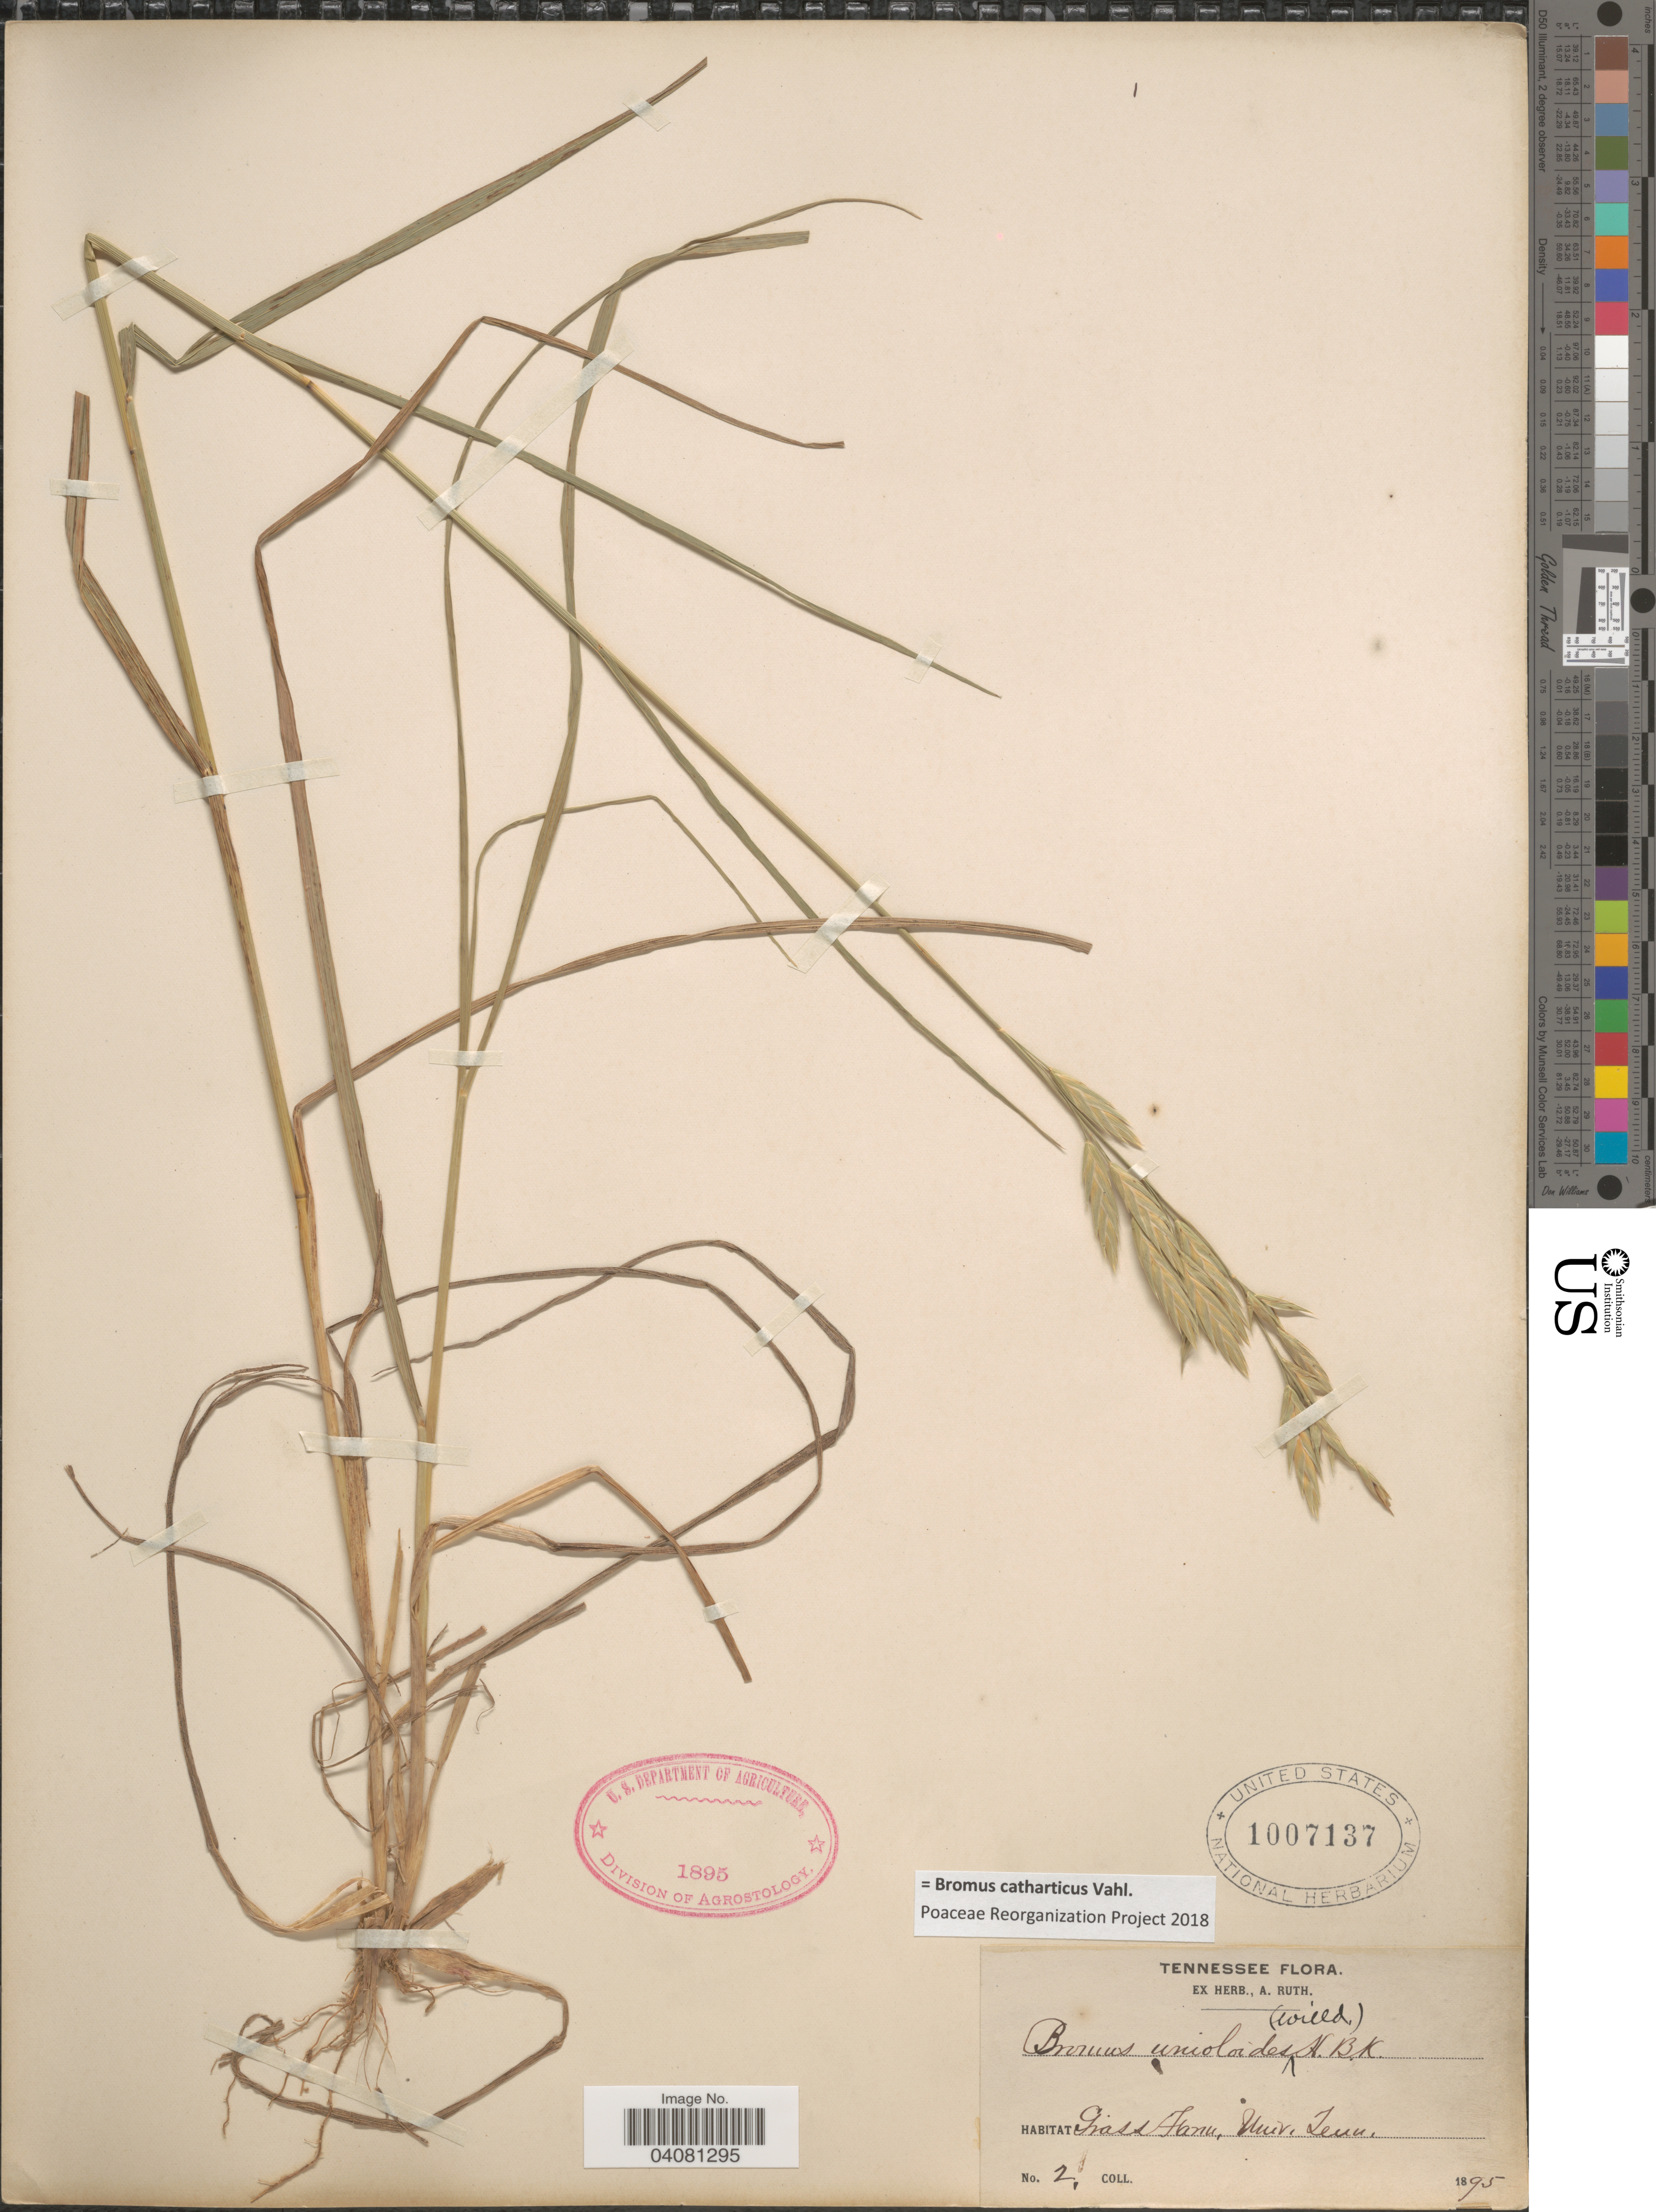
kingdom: Plantae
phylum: Tracheophyta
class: Liliopsida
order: Poales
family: Poaceae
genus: Bromus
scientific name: Bromus catharticus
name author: Vahl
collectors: Ex herb. A. Ruth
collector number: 2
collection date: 1895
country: United States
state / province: Tennessee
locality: Grass Farm, Univ. Tenn.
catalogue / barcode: US 1007137